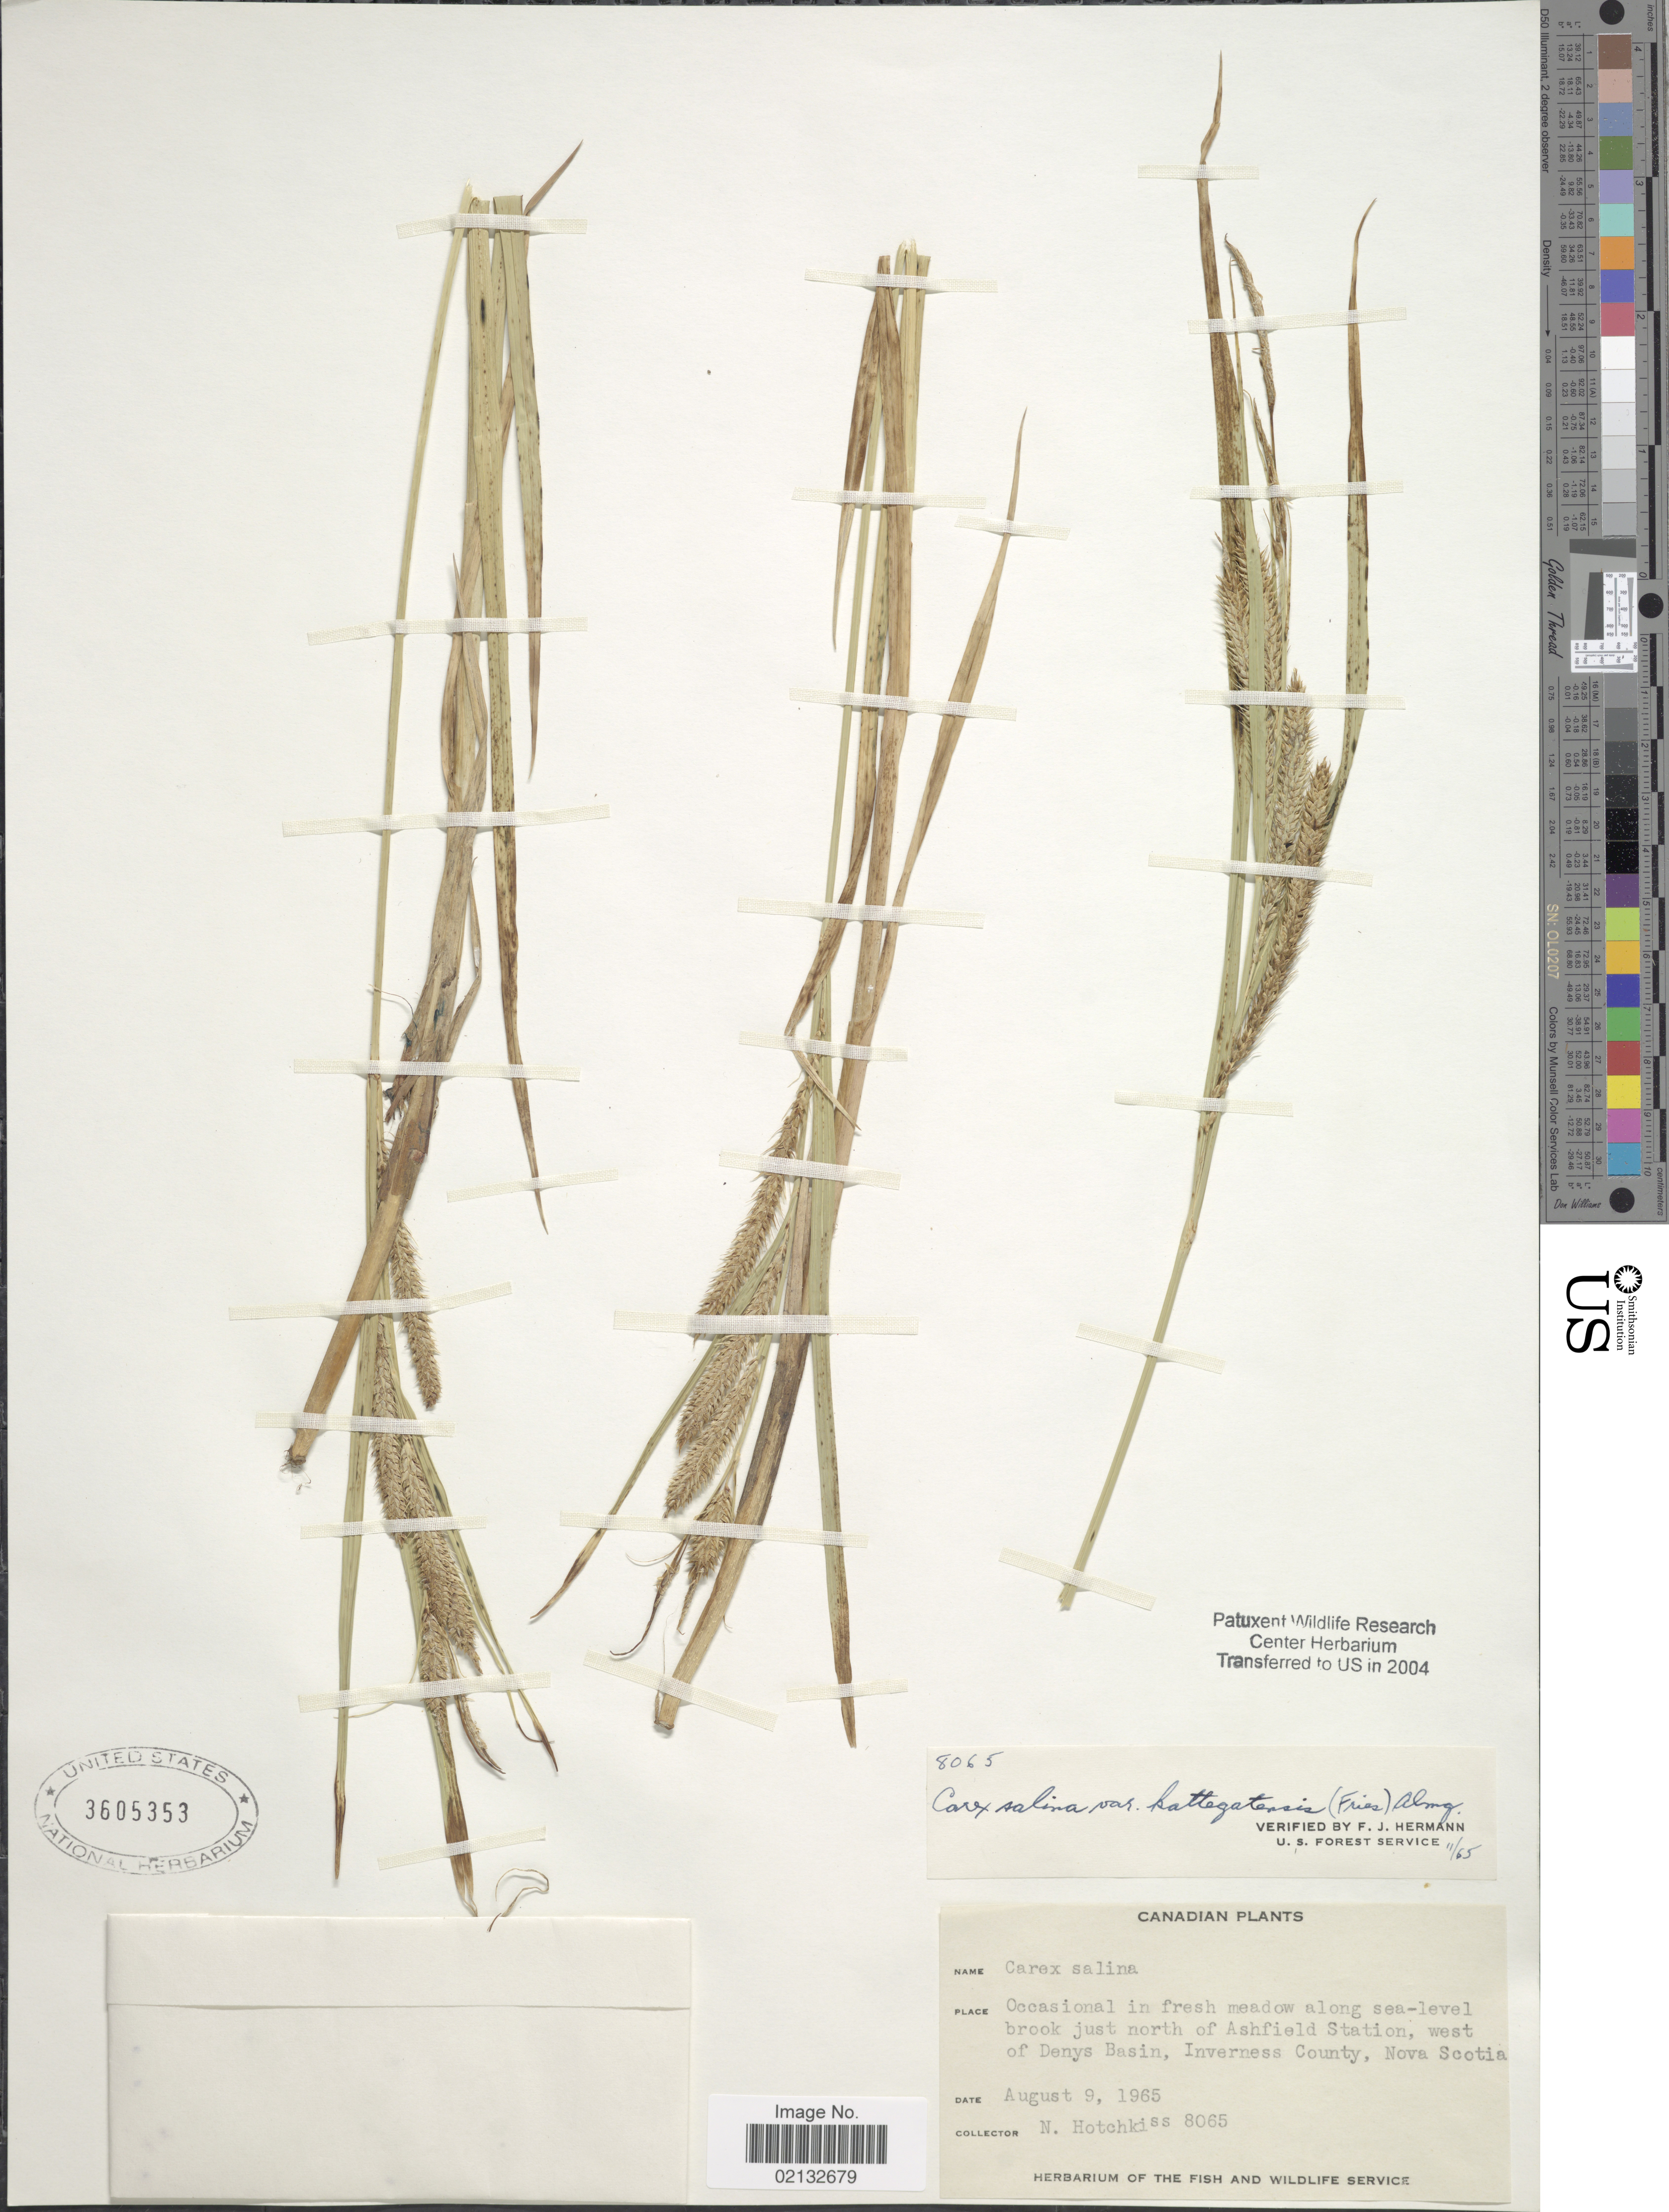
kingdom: Plantae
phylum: Tracheophyta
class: Liliopsida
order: Poales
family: Cyperaceae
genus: Carex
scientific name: Carex salina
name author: Wahlenb.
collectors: N. Hotchkiss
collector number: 8065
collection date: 1965-08-09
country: Canada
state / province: Nova Scotia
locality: along sea-level brook just north of Ashfield Station, west of Denys Basin, Inverness County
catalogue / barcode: US 3605353